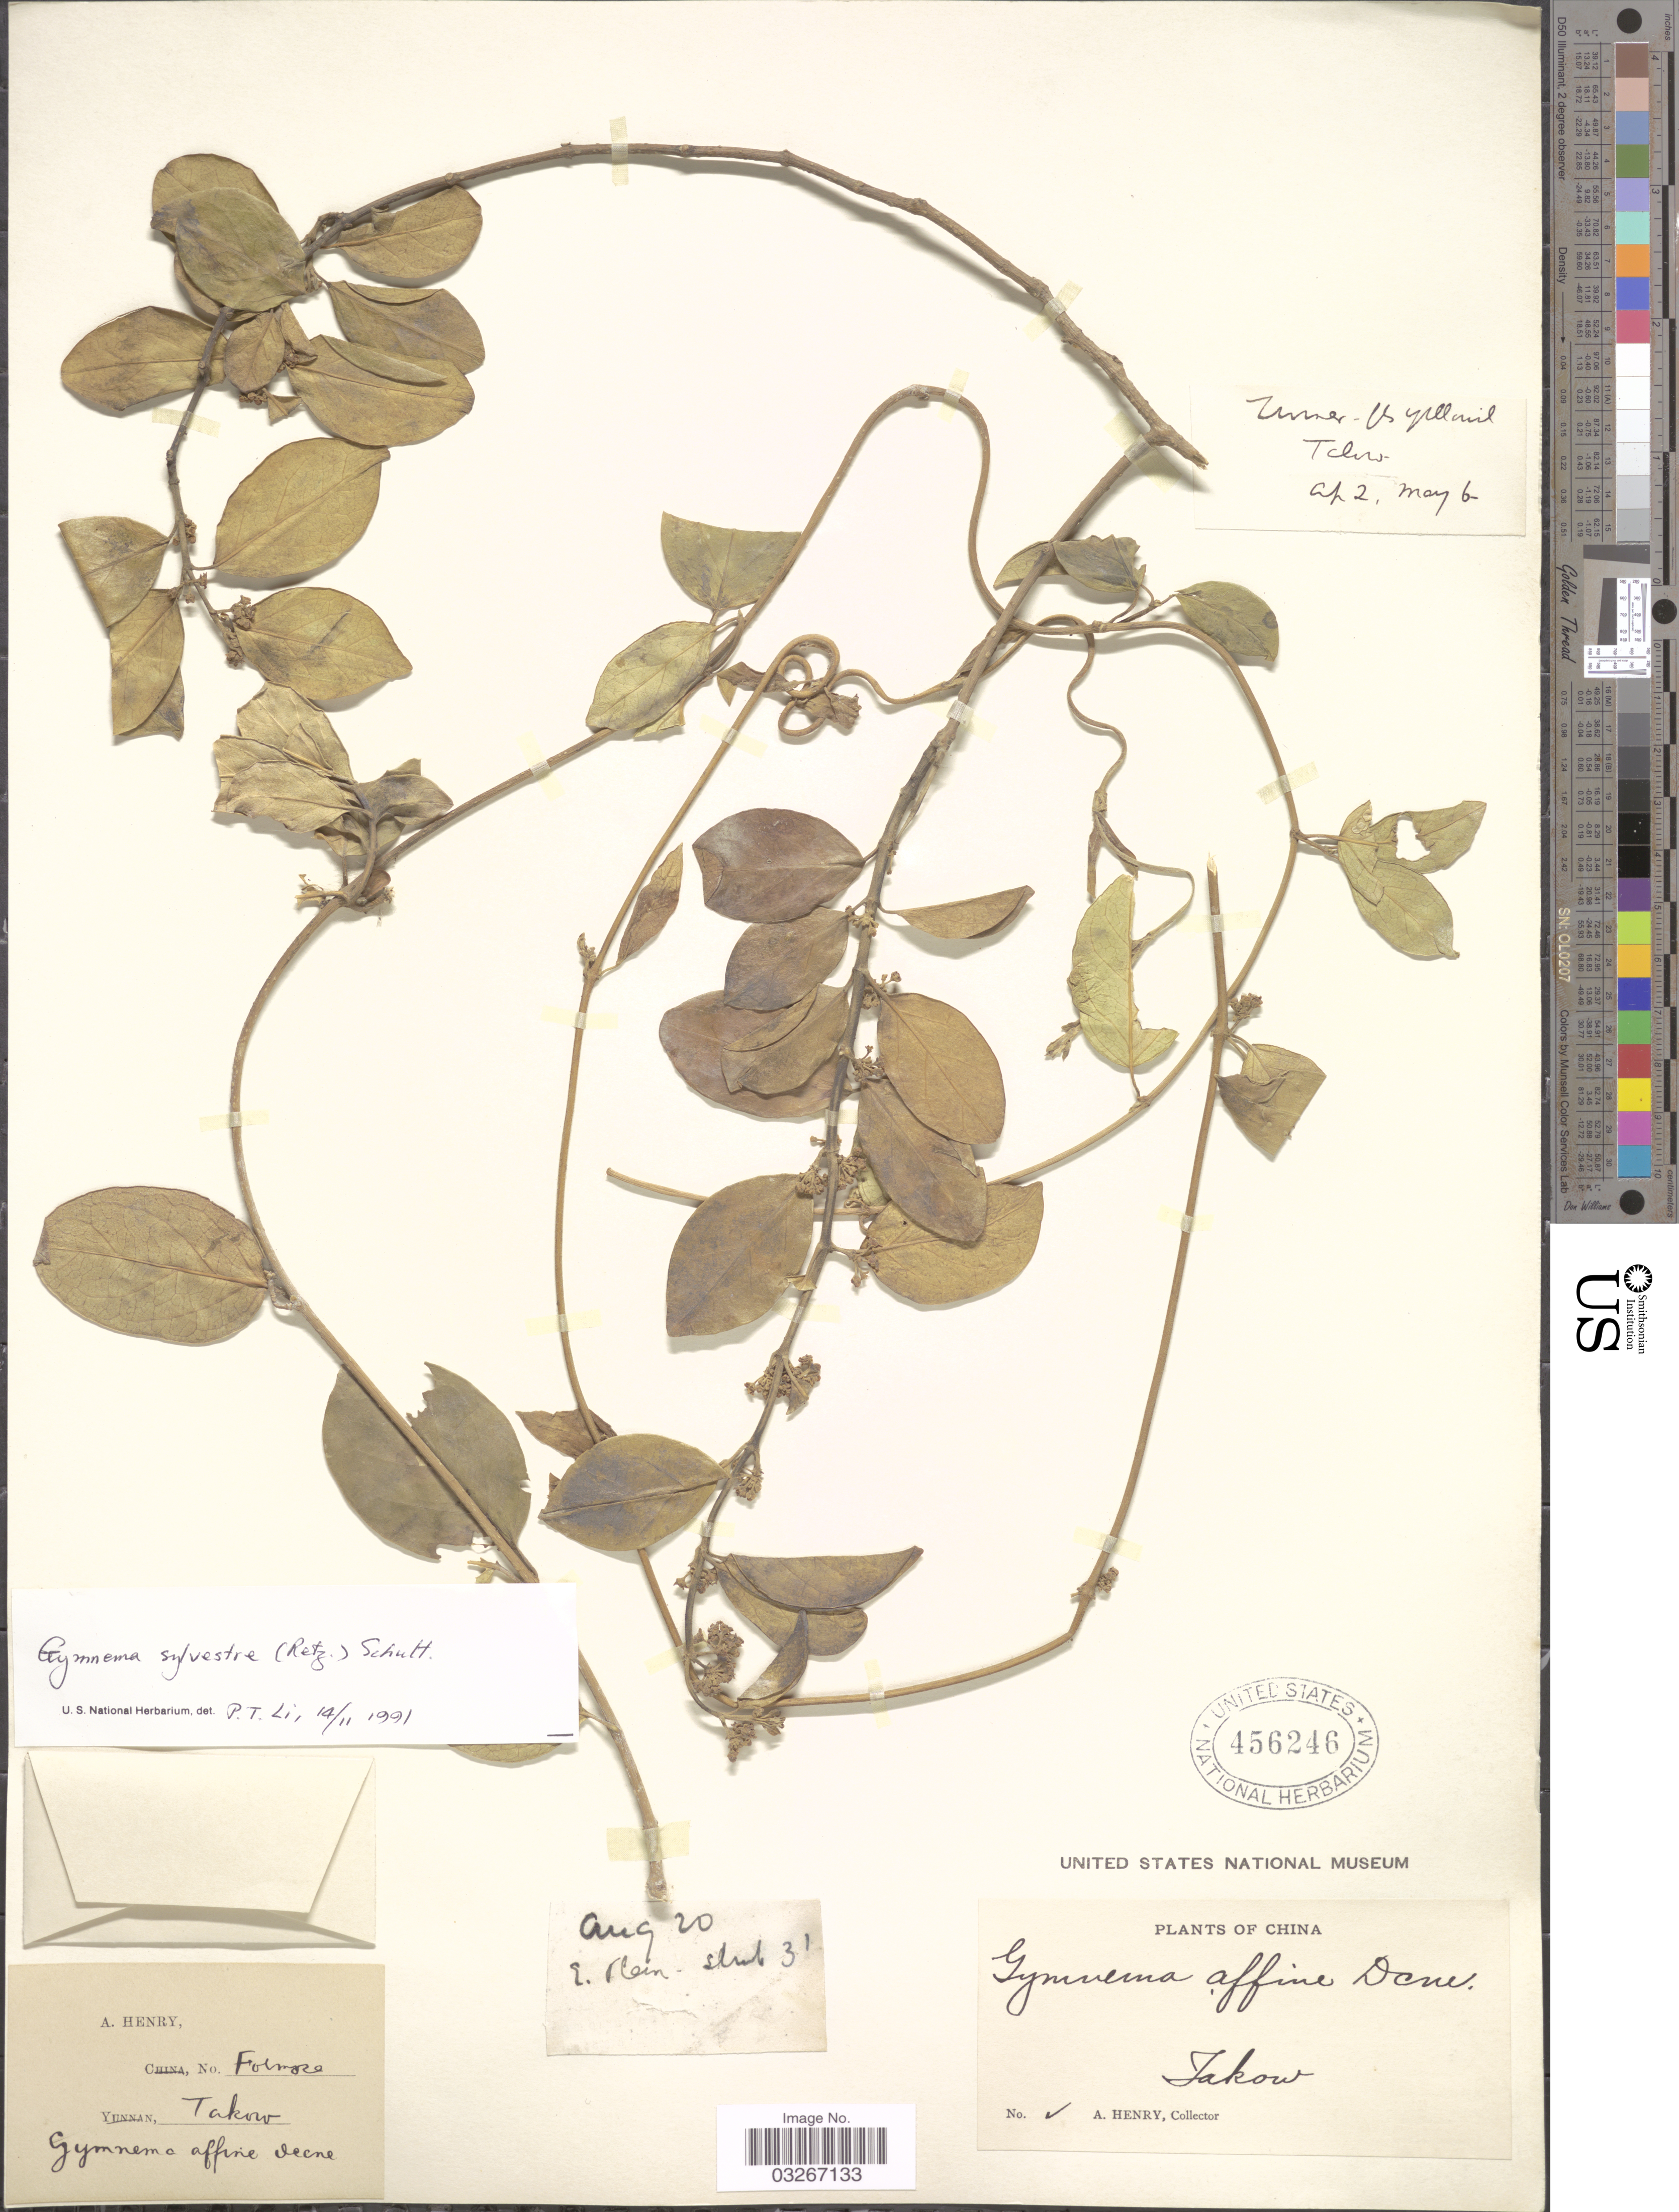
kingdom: Plantae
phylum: Tracheophyta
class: Magnoliopsida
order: Gentianales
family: Apocynaceae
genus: Gymnema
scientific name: Gymnema sylvestre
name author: (Retz.) R. Br. ex Schult. in Roem. & Schult.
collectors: A. Henry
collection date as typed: Transcribed d/m/y: /8/20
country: Taiwan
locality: Takow. Formosa. China.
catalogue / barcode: US 456246